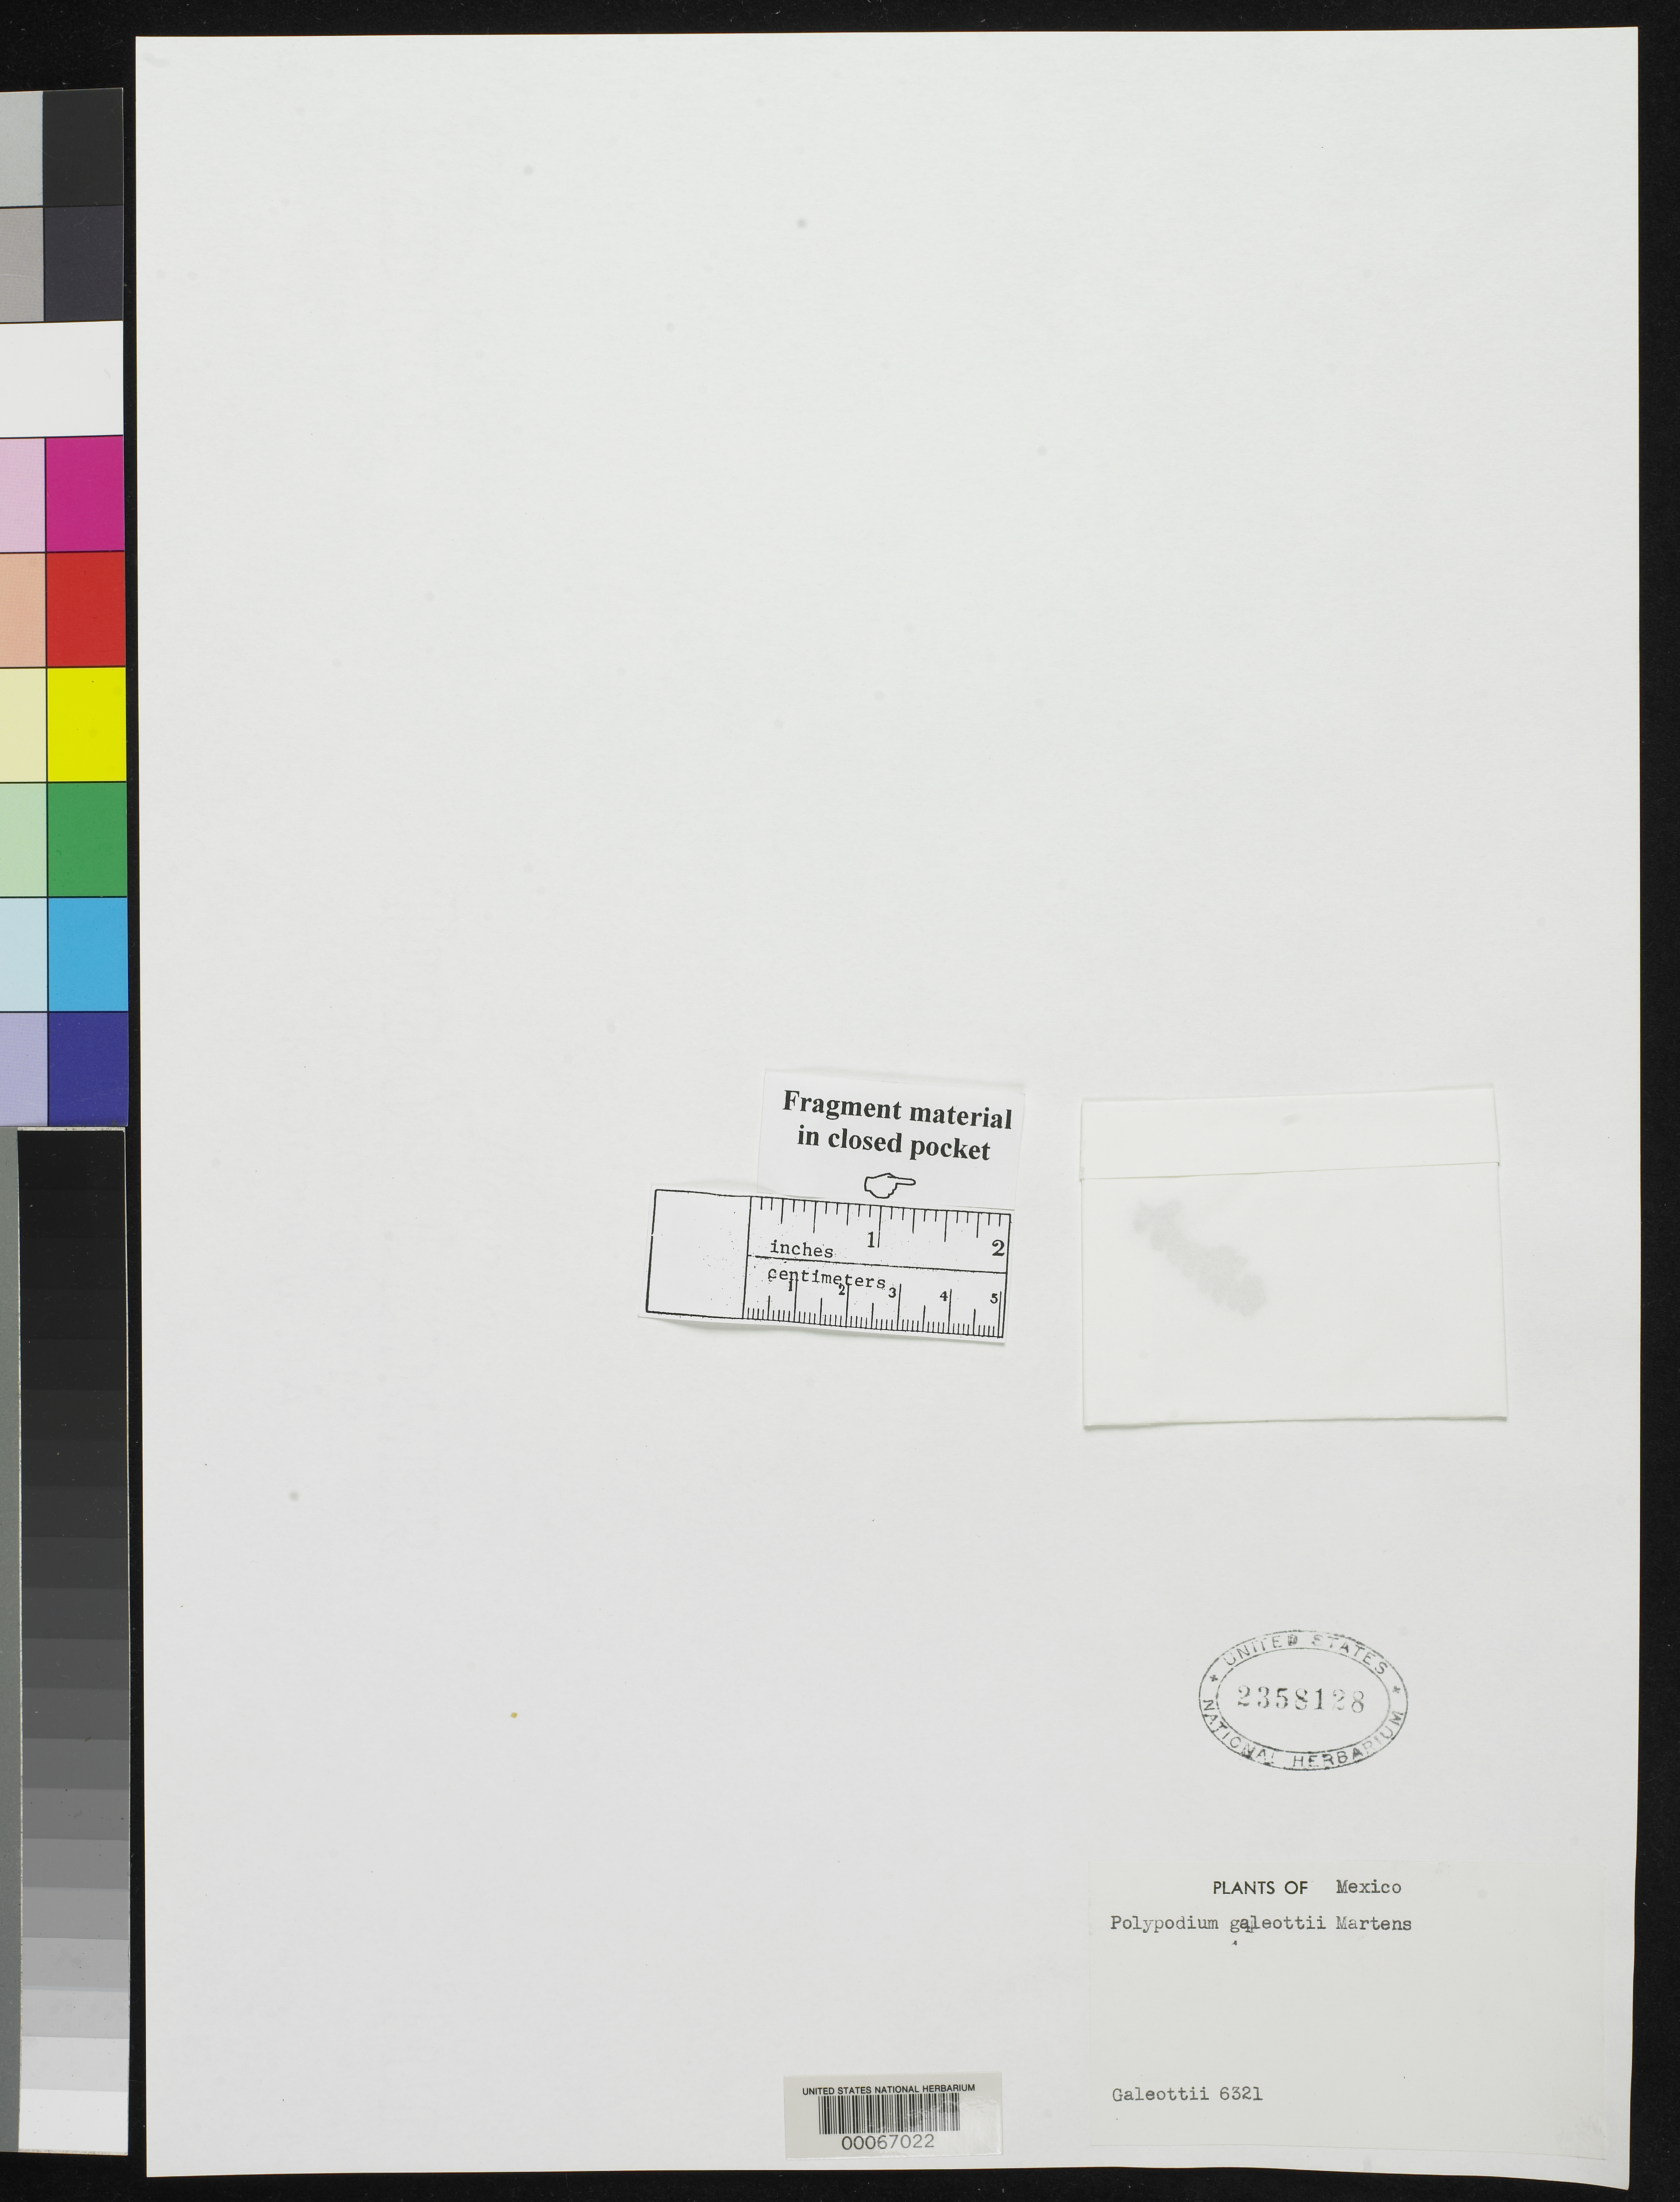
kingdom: Plantae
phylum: Tracheophyta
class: Polypodiopsida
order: Polypodiales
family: Polypodiaceae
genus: Polypodium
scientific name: Polypodium galeottii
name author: M. Martens in M. Martens & Galeotti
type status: Holotype Fragment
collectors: H. G. Galeotti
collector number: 6321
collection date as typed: Jul 1840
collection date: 1840-07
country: Mexico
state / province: Veracruz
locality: Mirador.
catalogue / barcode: US 2358128